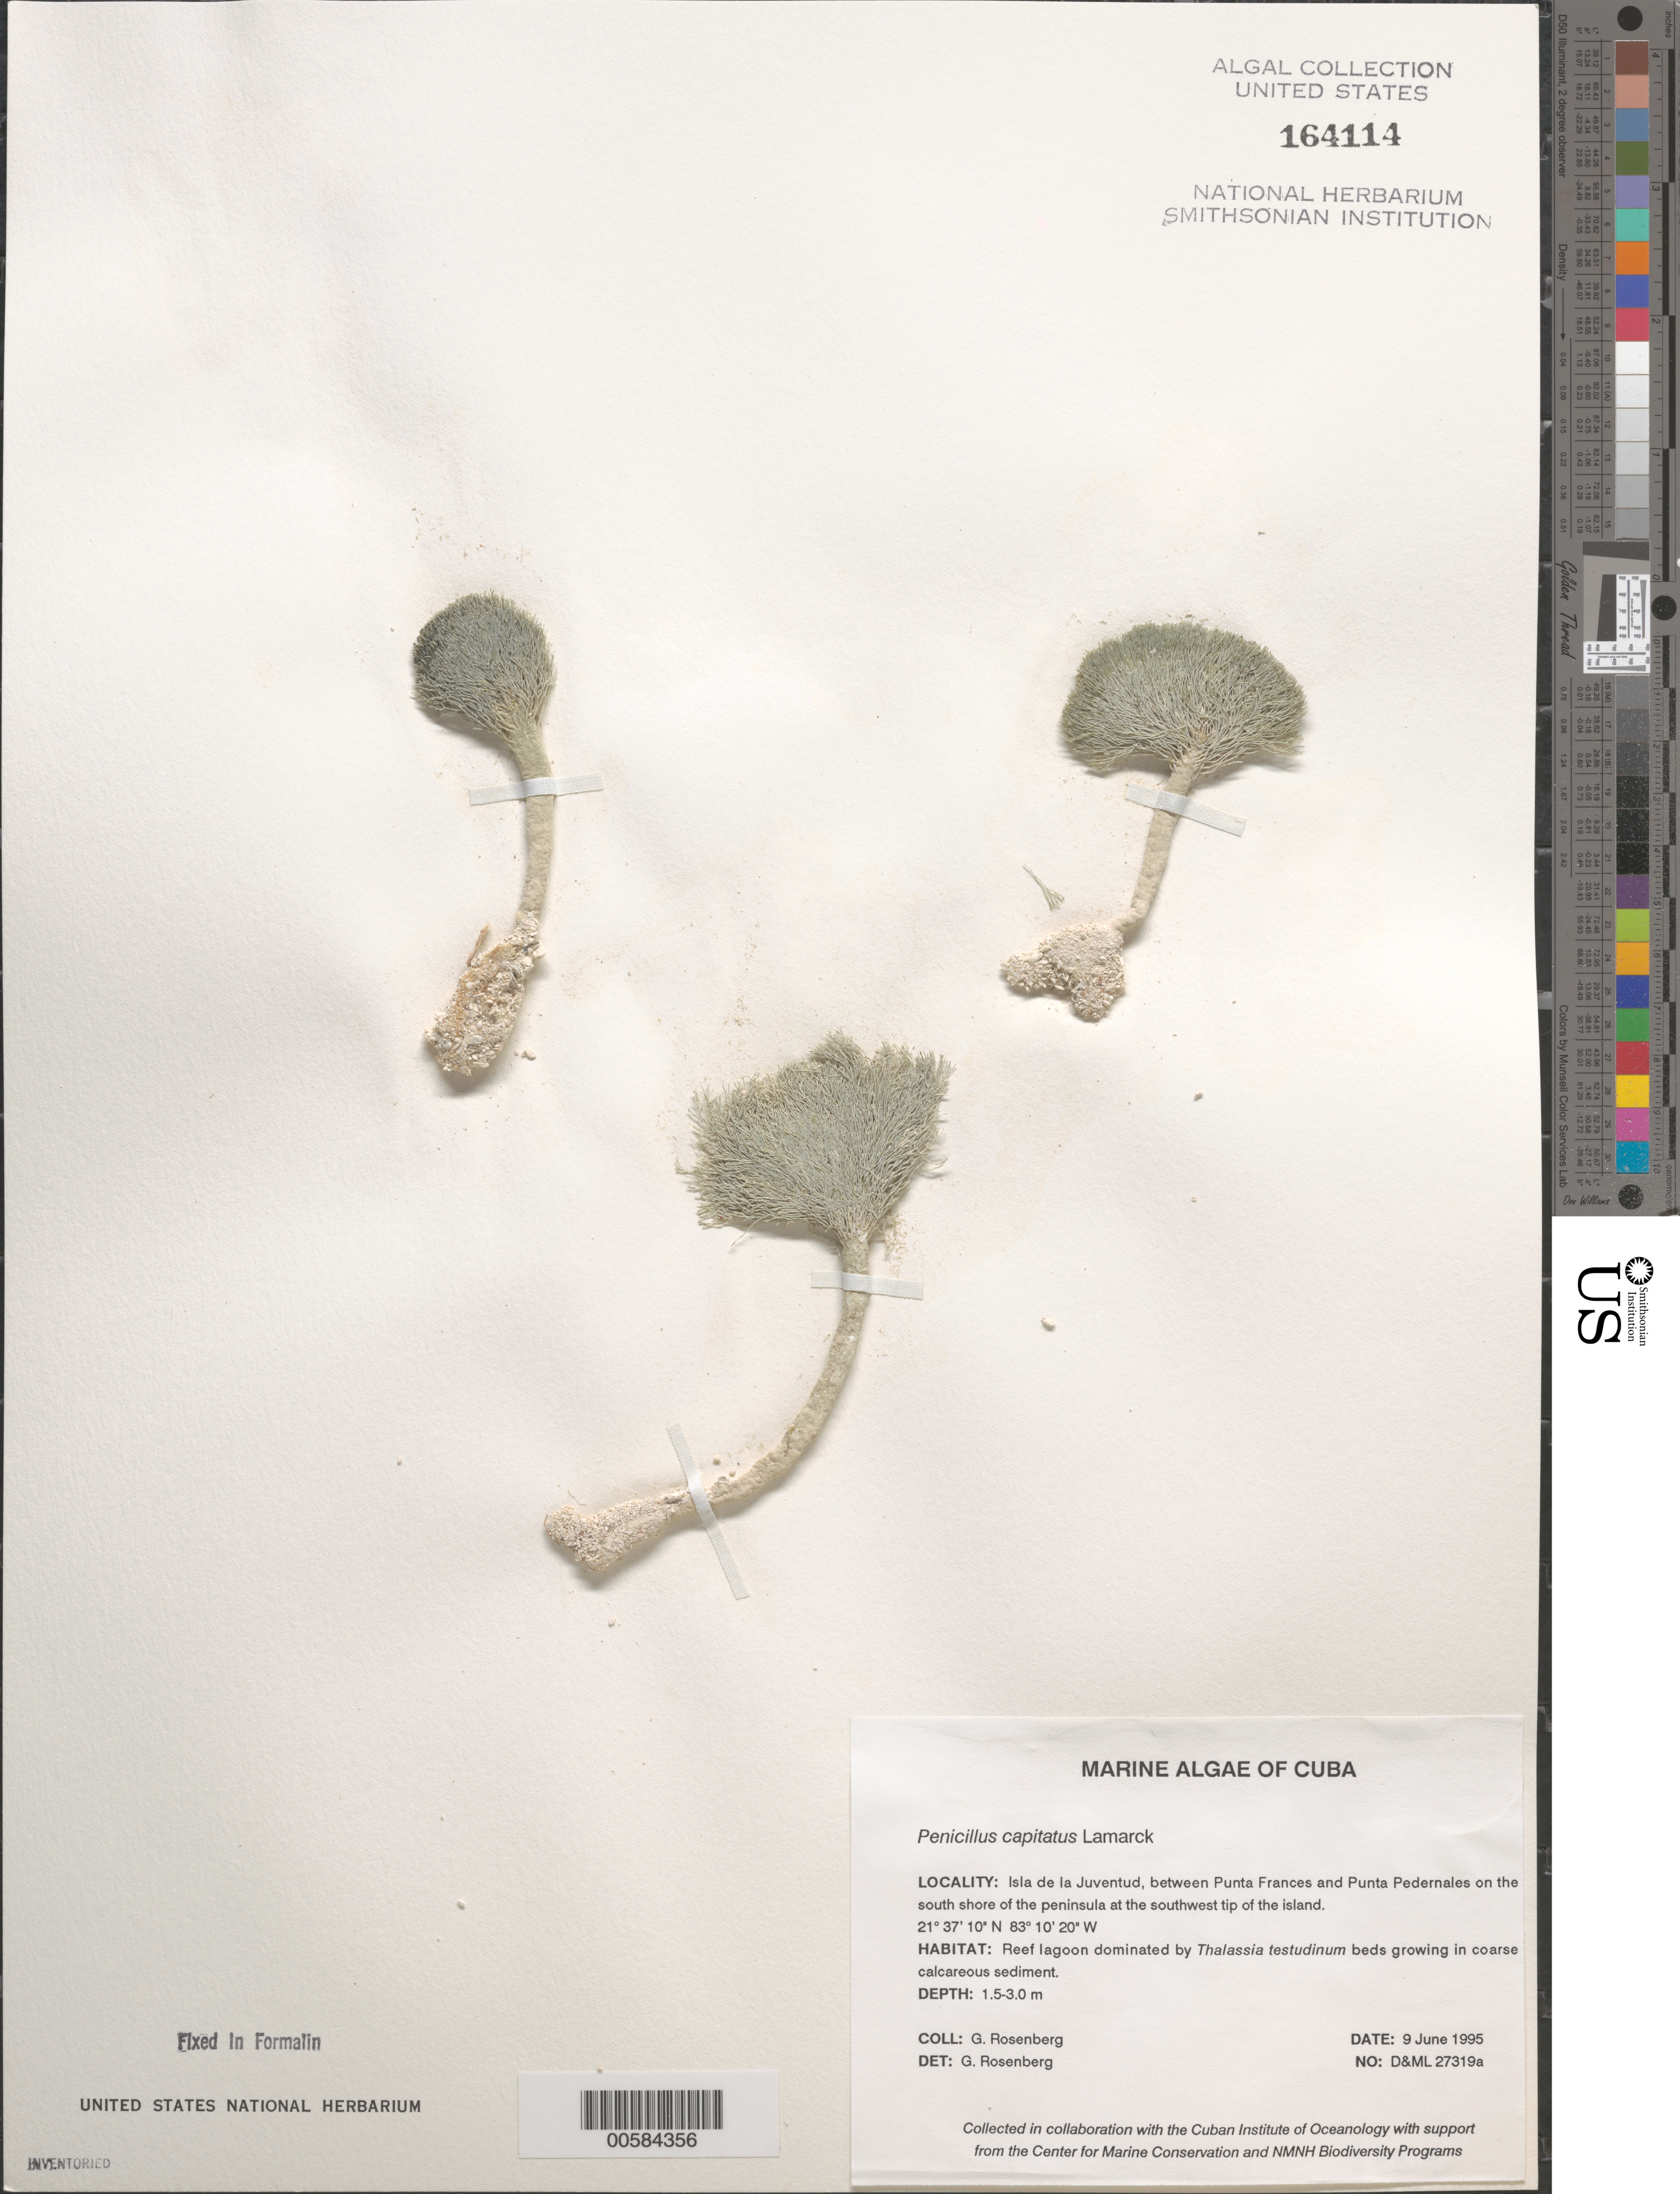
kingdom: Plantae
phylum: Chlorophyta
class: Ulvophyceae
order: Bryopsidales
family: Udoteaceae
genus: Penicillus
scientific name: Penicillus capitatus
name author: Lam.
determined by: Rosenberg, G.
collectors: G. Rosenberg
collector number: D&ML 27319a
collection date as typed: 09 Jun 1995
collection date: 1995-06-09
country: Cuba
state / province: Isla de La Juventud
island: Isla de la Juventud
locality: Between Punta Frances and Punta Pedernales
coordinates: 21 37' 10" N, 83 10' 20" W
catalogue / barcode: US 164114